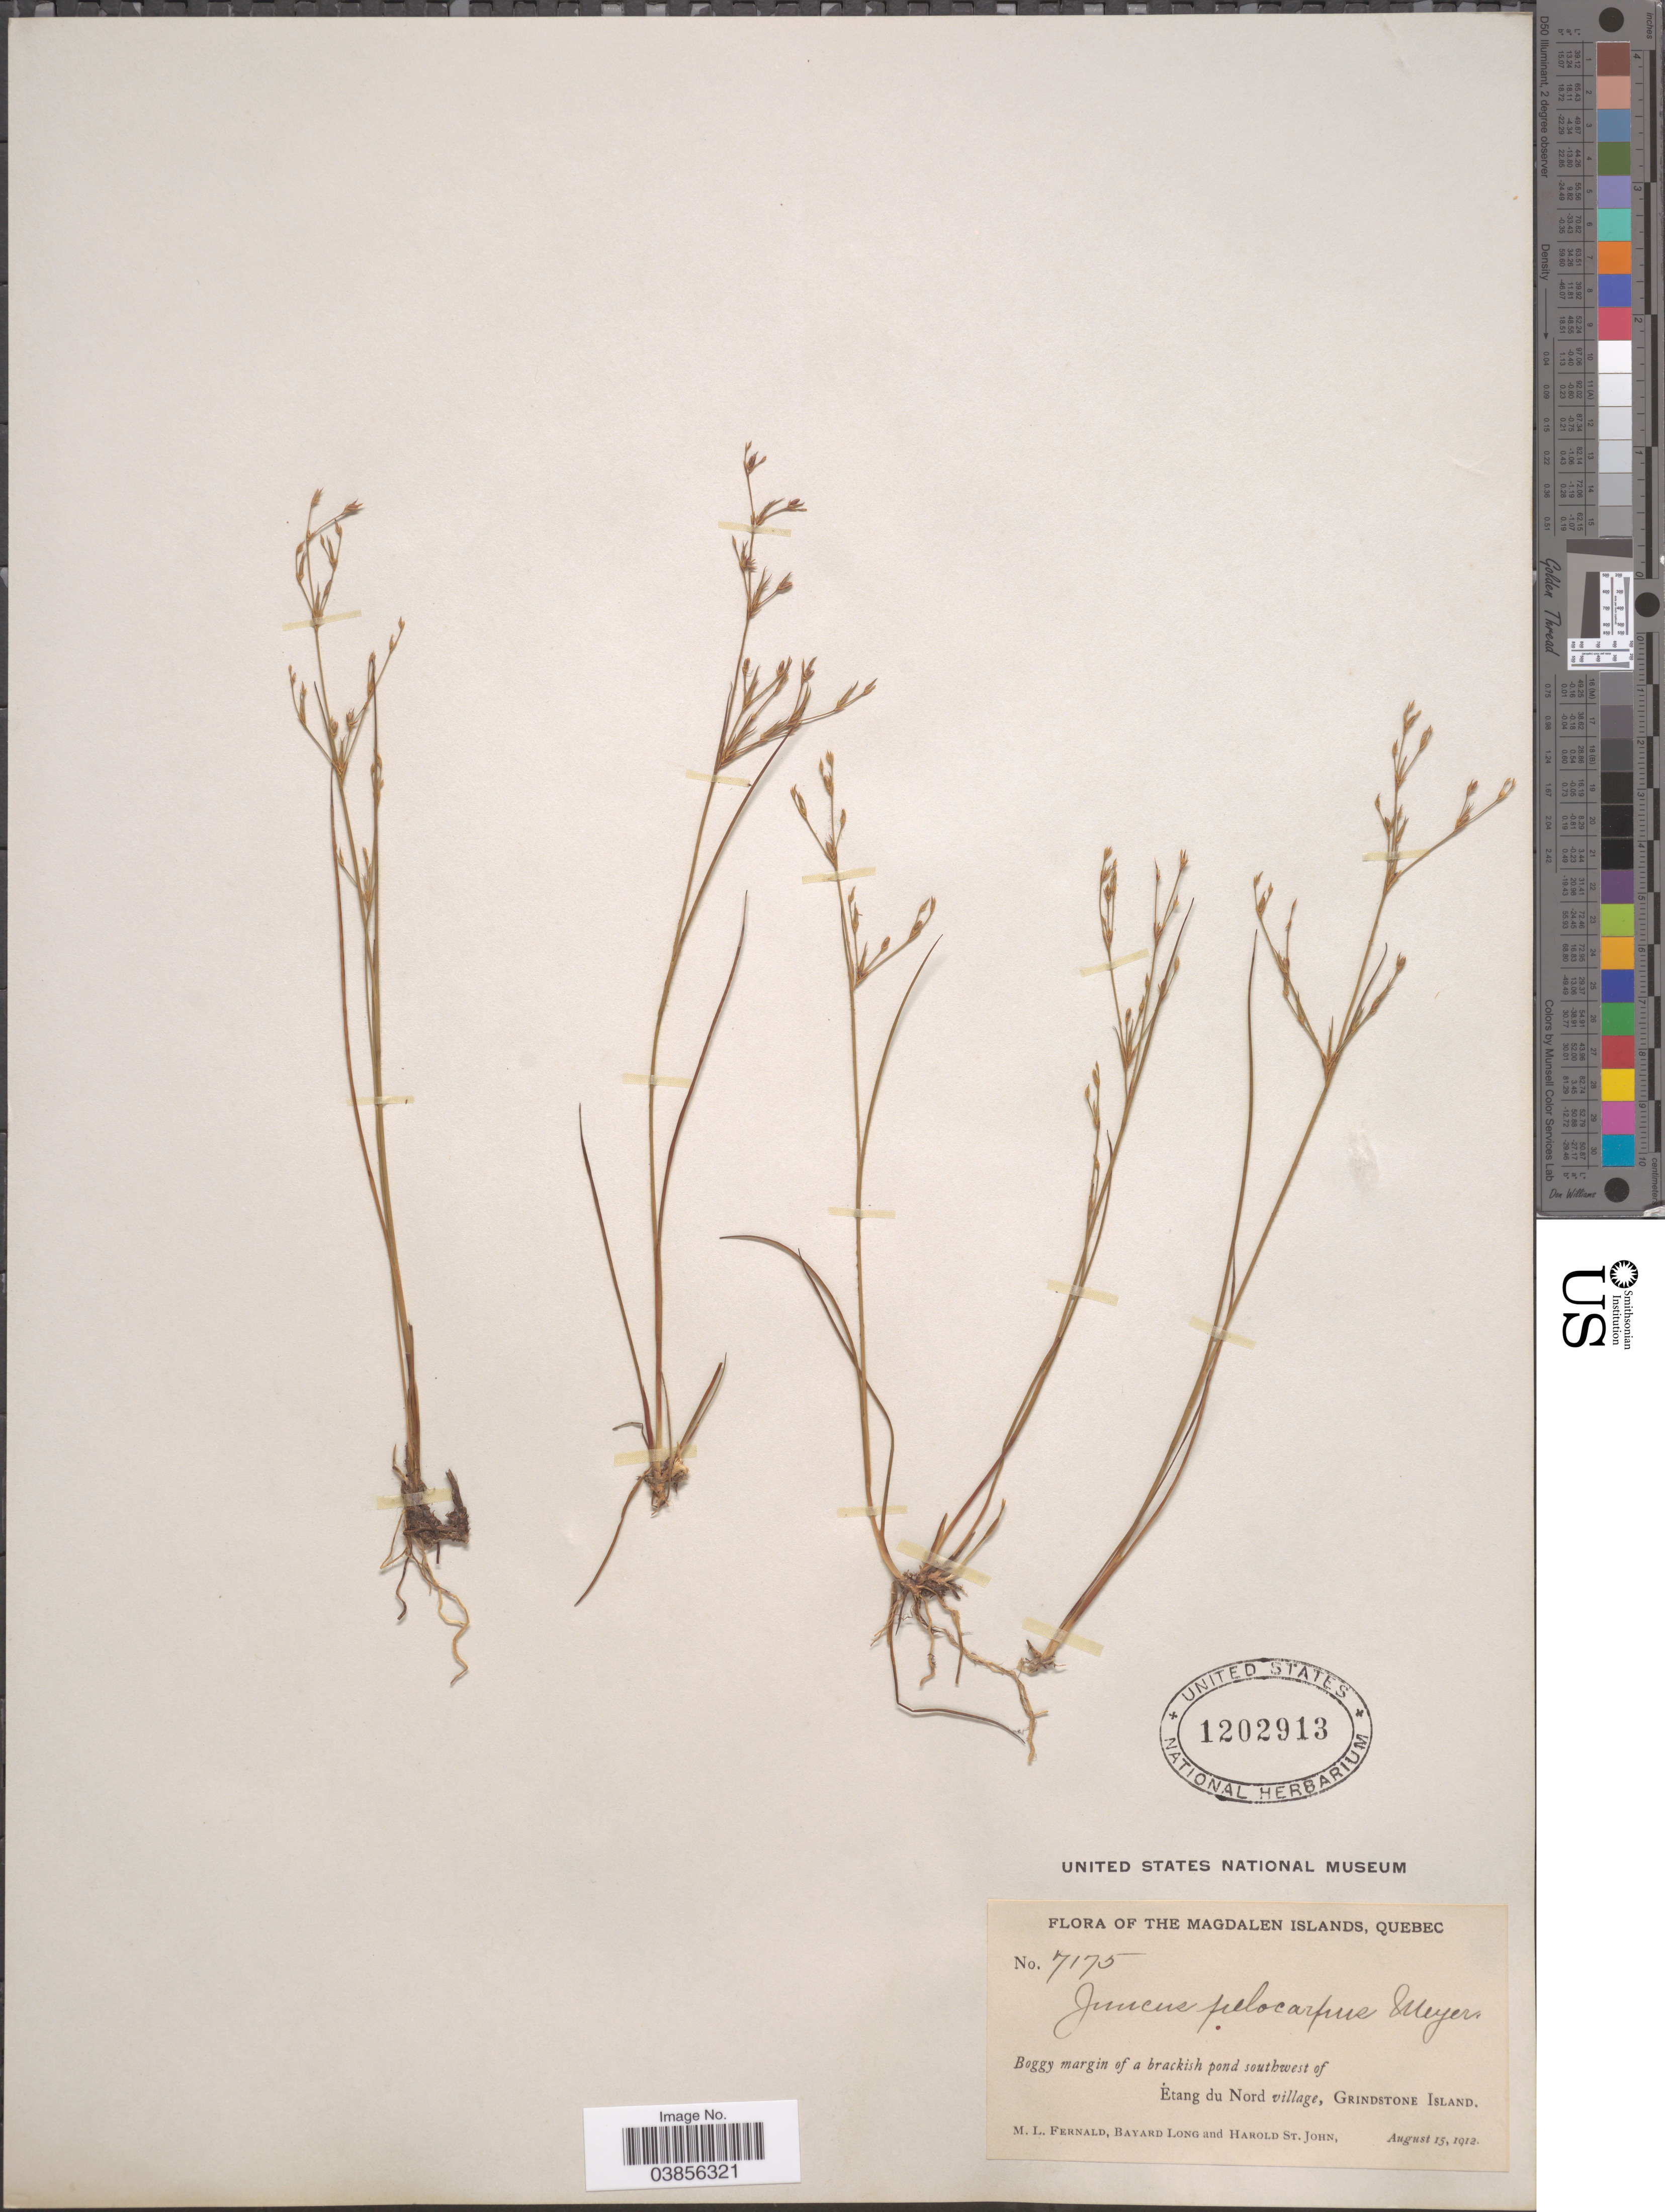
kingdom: Plantae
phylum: Tracheophyta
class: Liliopsida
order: Poales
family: Juncaceae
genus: Juncus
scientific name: Juncus pelocarpus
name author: E. Mey.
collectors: M. L. Fernald, B. Long & H. St. John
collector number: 7175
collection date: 1912-08-15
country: Canada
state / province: Quebec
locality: The Magdalen Islands. Southwest of Etang du Nord village, Grindstone Island.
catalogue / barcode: US 1202913